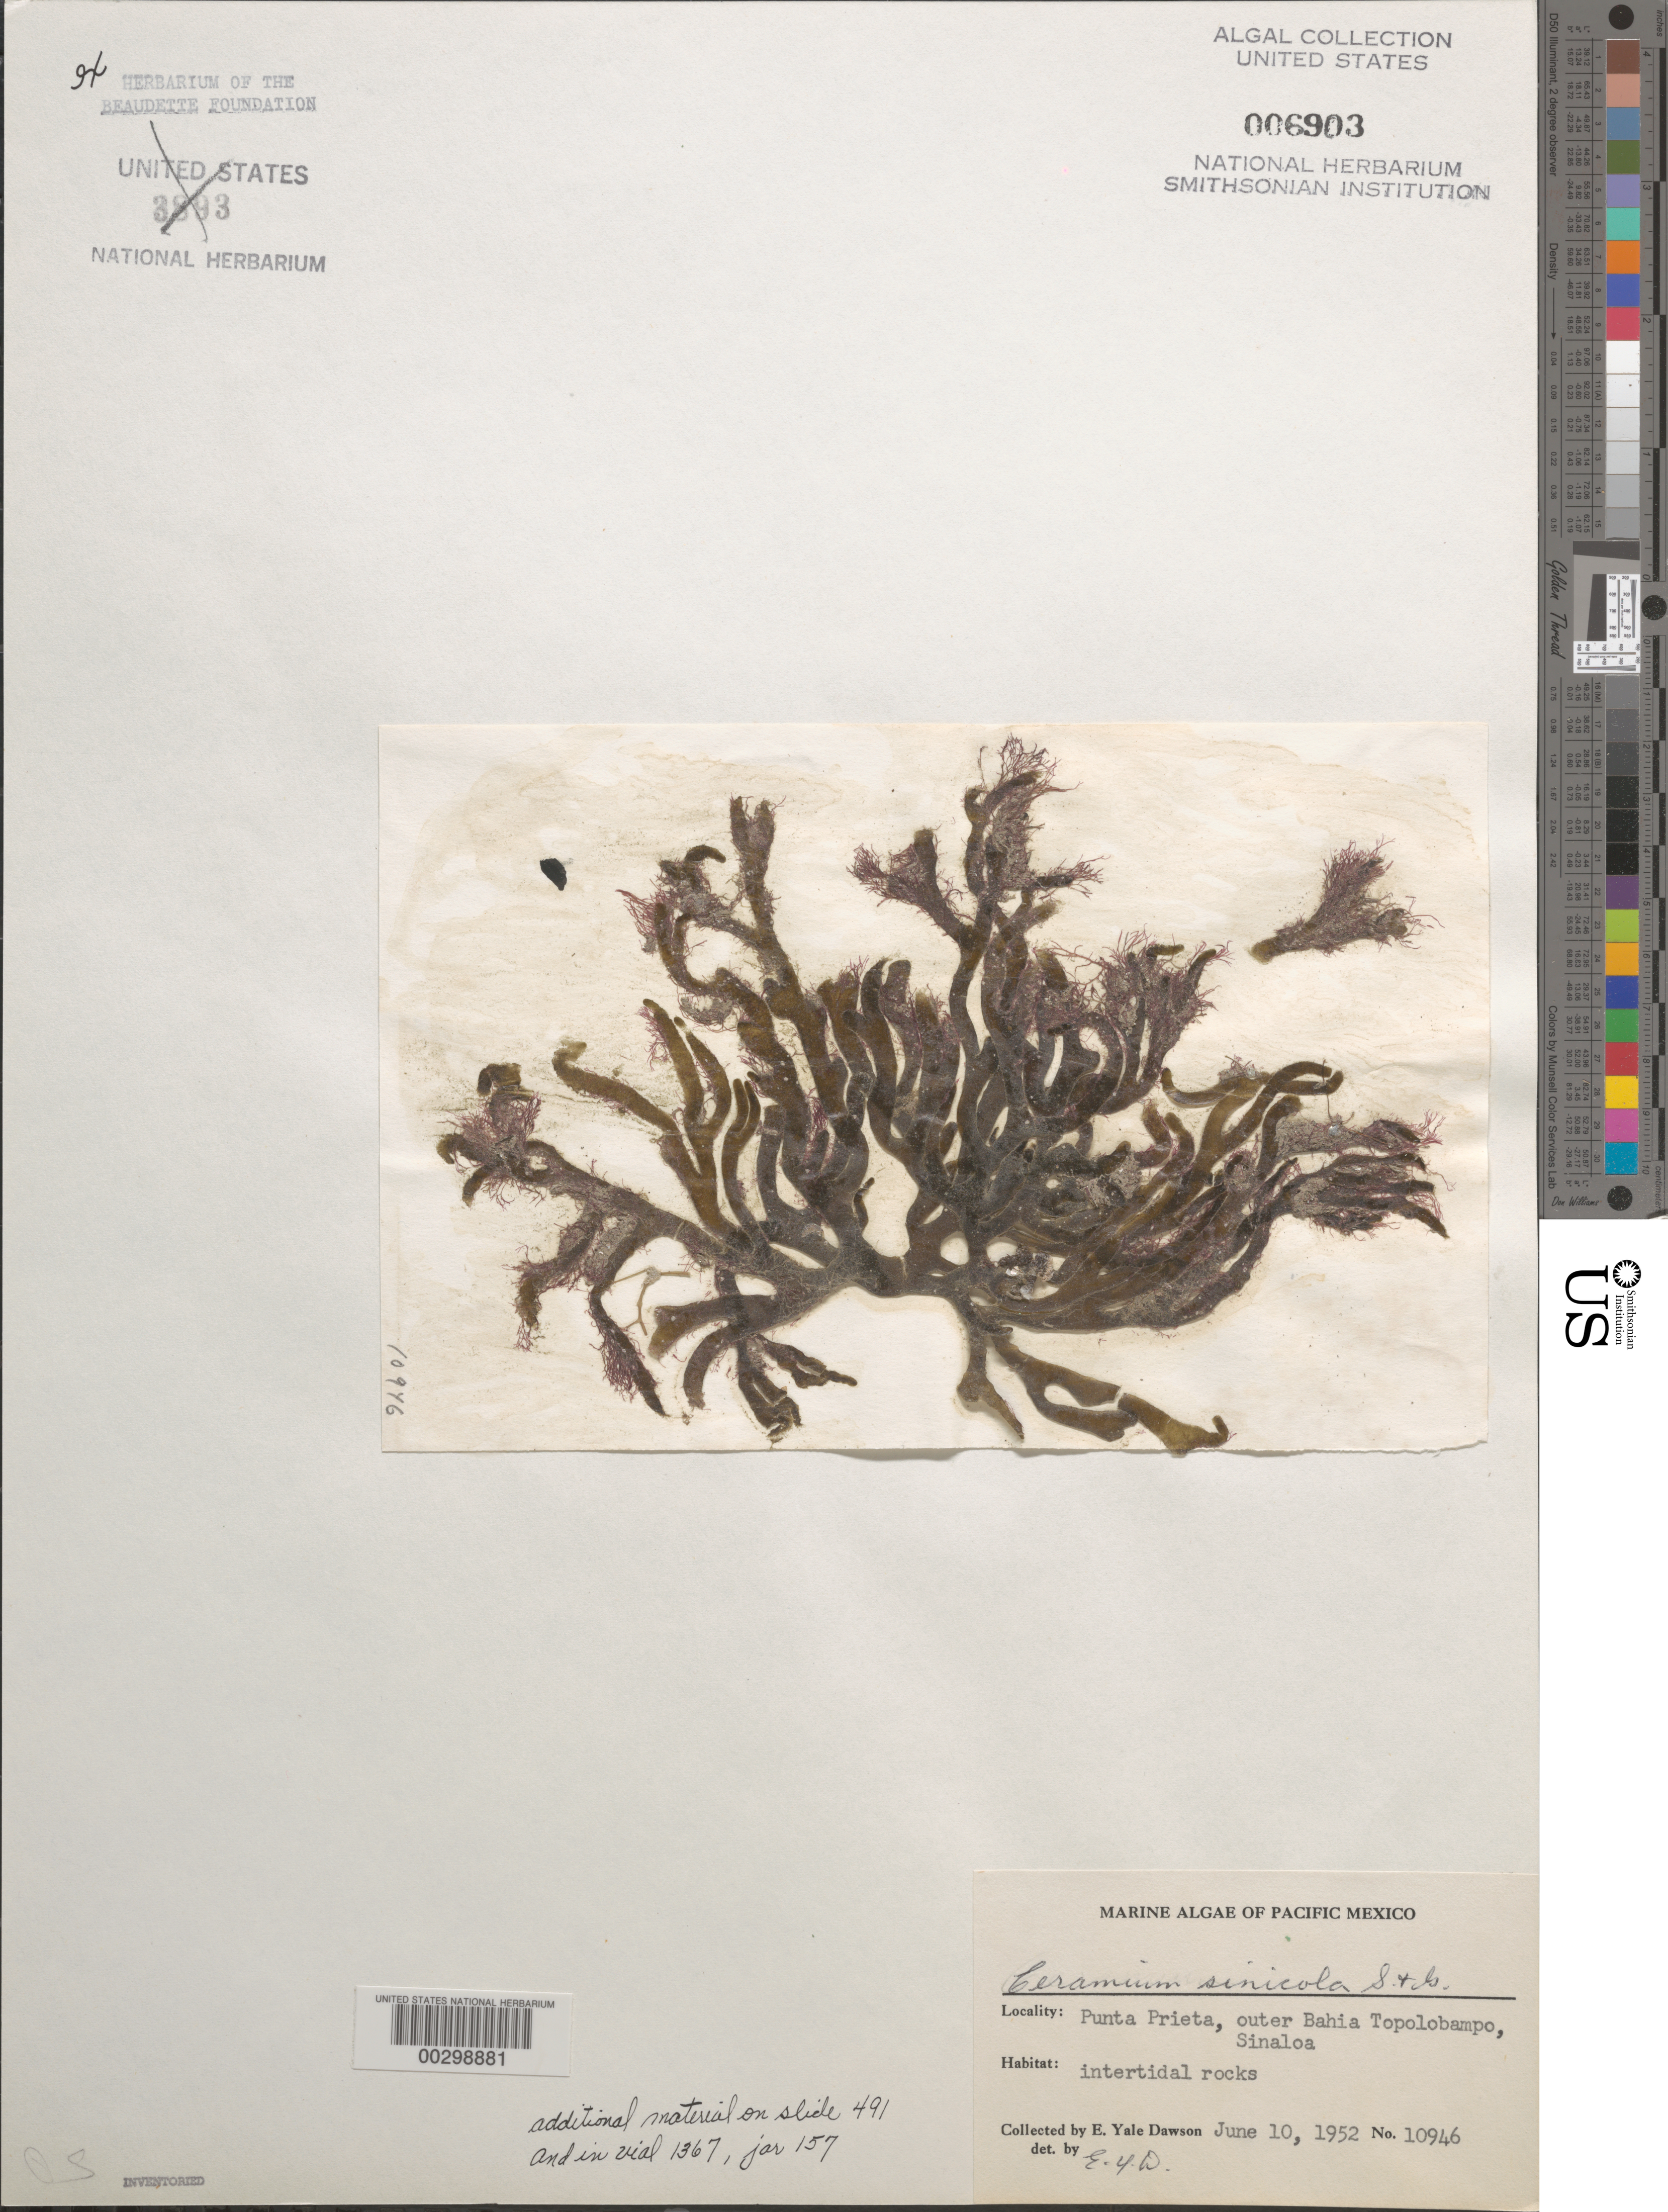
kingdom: Plantae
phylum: Rhodophyta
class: Florideophyceae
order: Ceramiales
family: Ceramiaceae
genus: Ceramium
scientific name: Ceramium sinicola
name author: Setch. & N.L. Gardner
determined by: Dawson, E. Y.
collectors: E. Y. Dawson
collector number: EYD 10946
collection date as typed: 10 Jun 1952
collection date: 1952-06-10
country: Mexico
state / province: Sinaloa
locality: Punta Prieta, outer Bahia Topolobampo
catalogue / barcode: US 6903